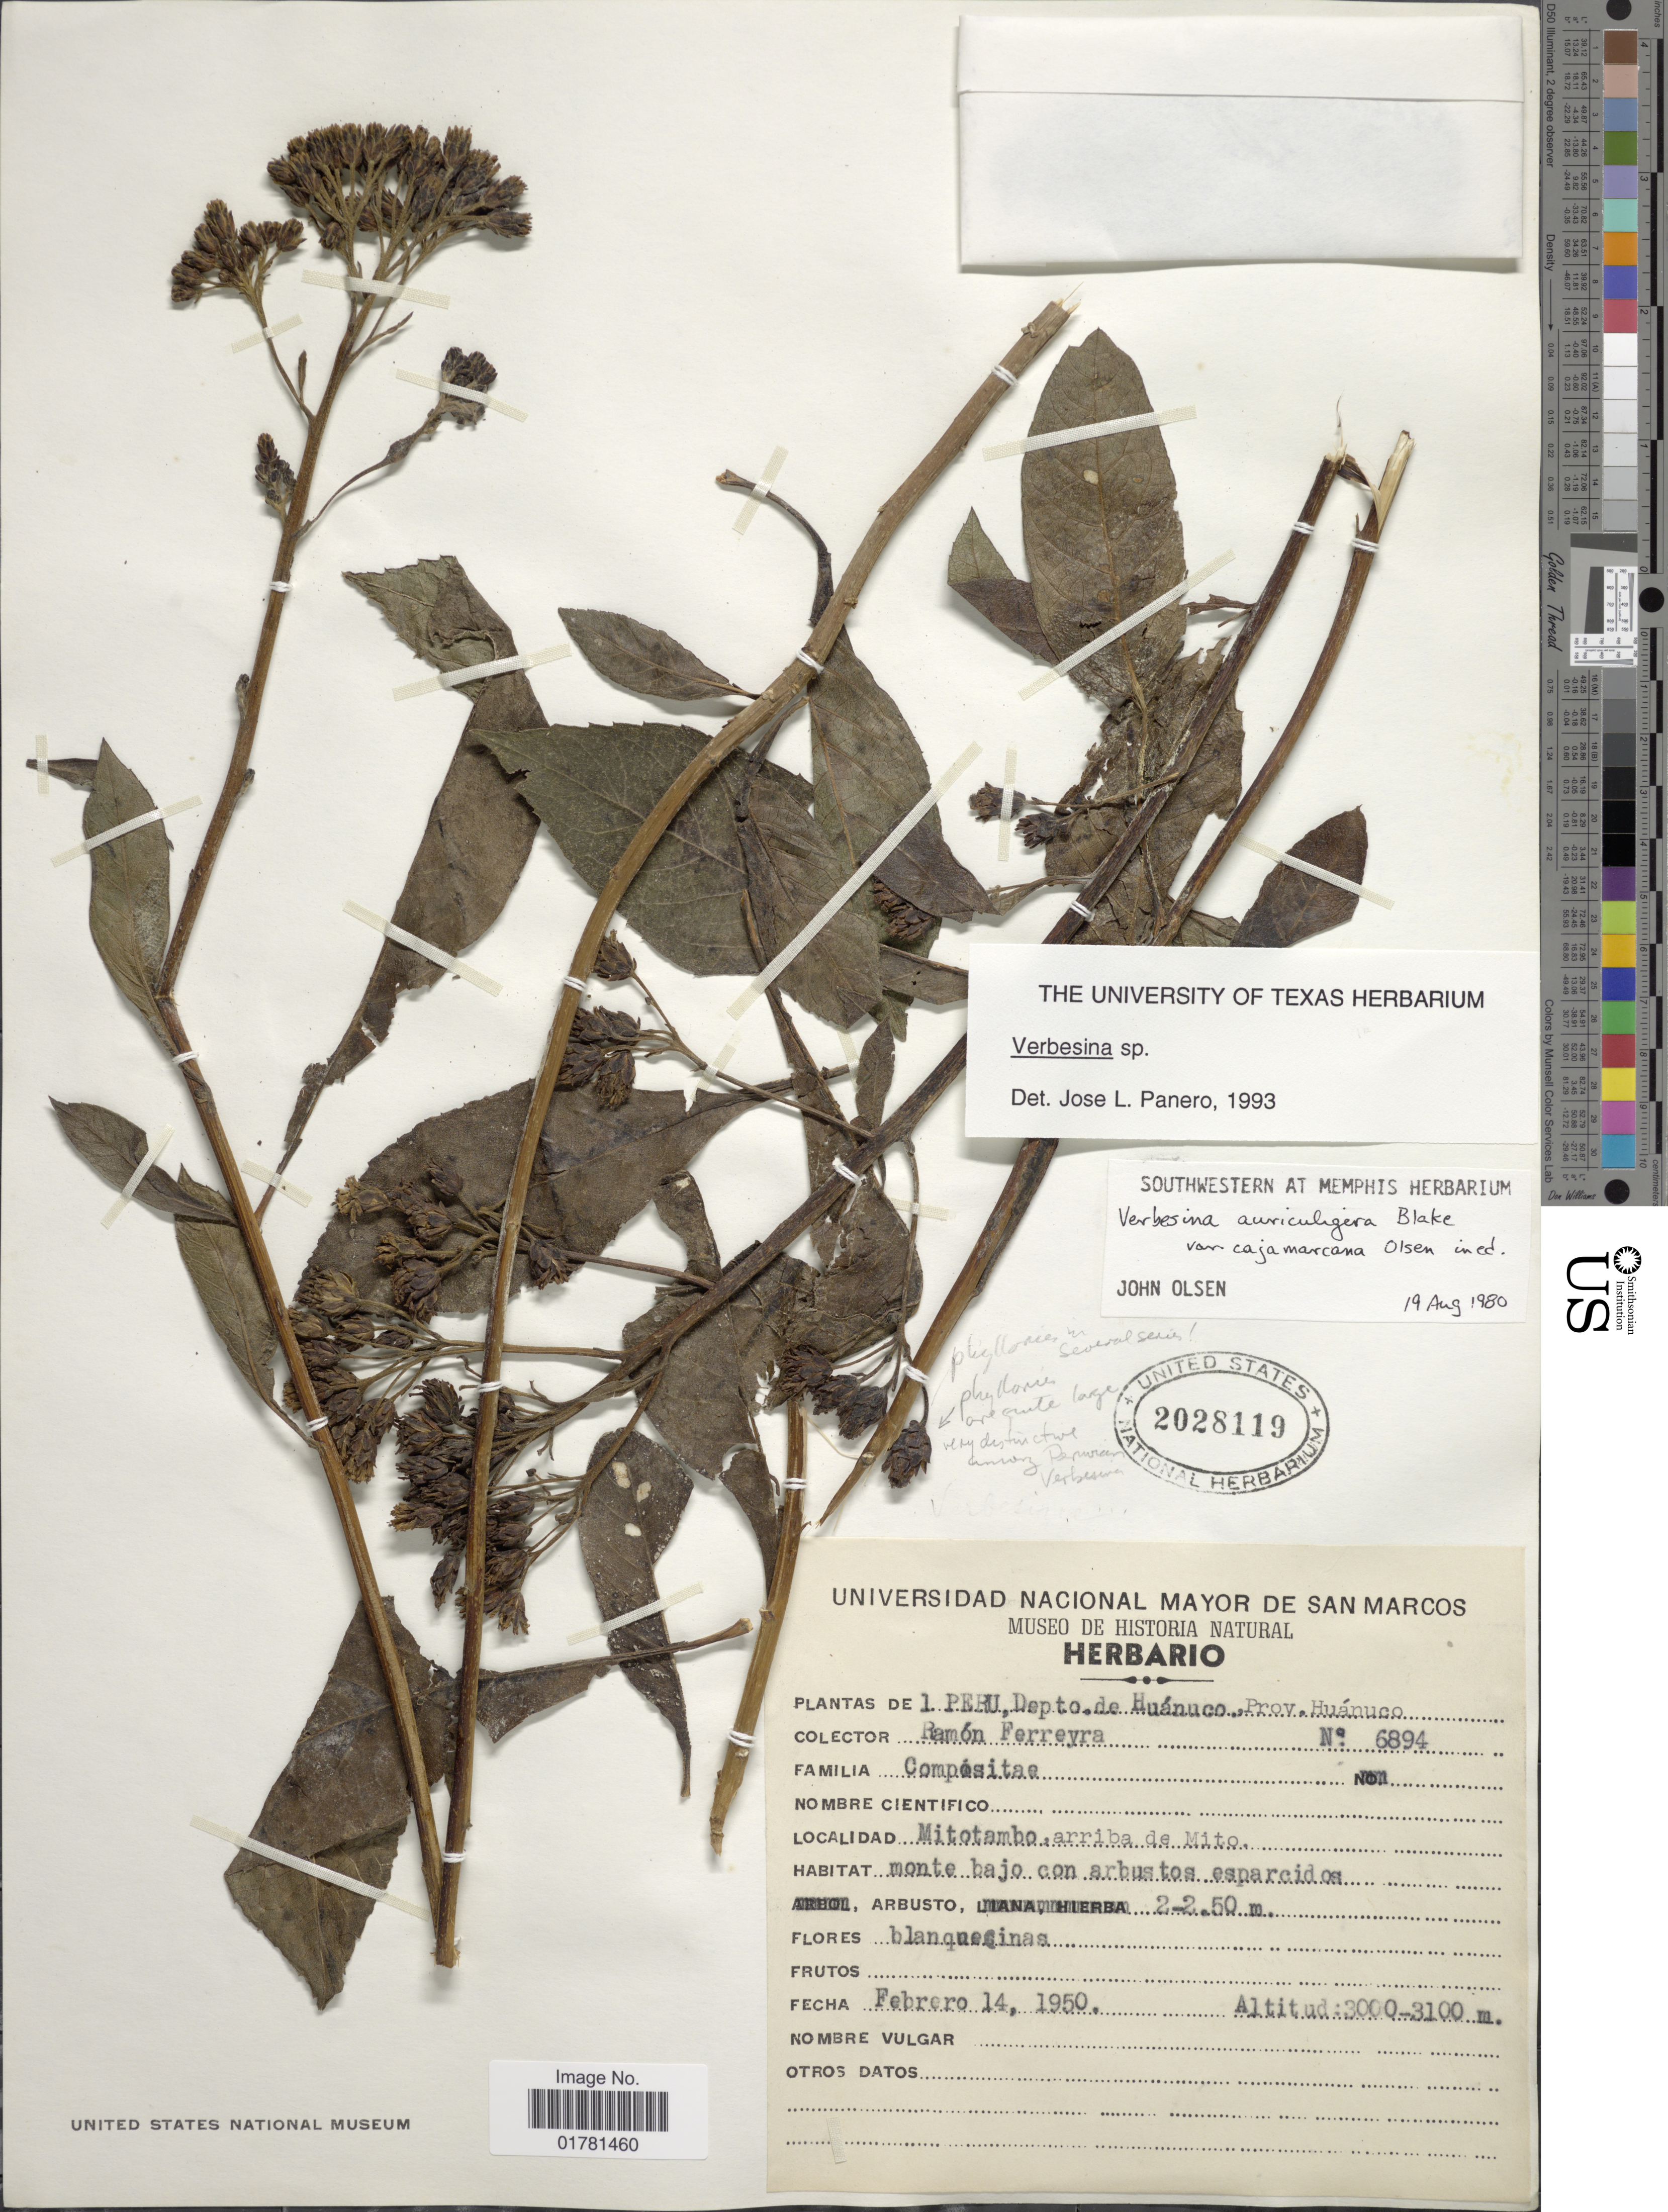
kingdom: Plantae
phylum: Tracheophyta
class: Magnoliopsida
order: Asterales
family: Asteraceae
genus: Verbesina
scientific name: Verbesina sp.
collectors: R. A. Ferreyra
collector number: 6894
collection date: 1950-02-14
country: Peru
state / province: Huánuco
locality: Depto. de Huánuco, Mitotambo, arriba de Mito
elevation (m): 3000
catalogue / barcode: US 2028119